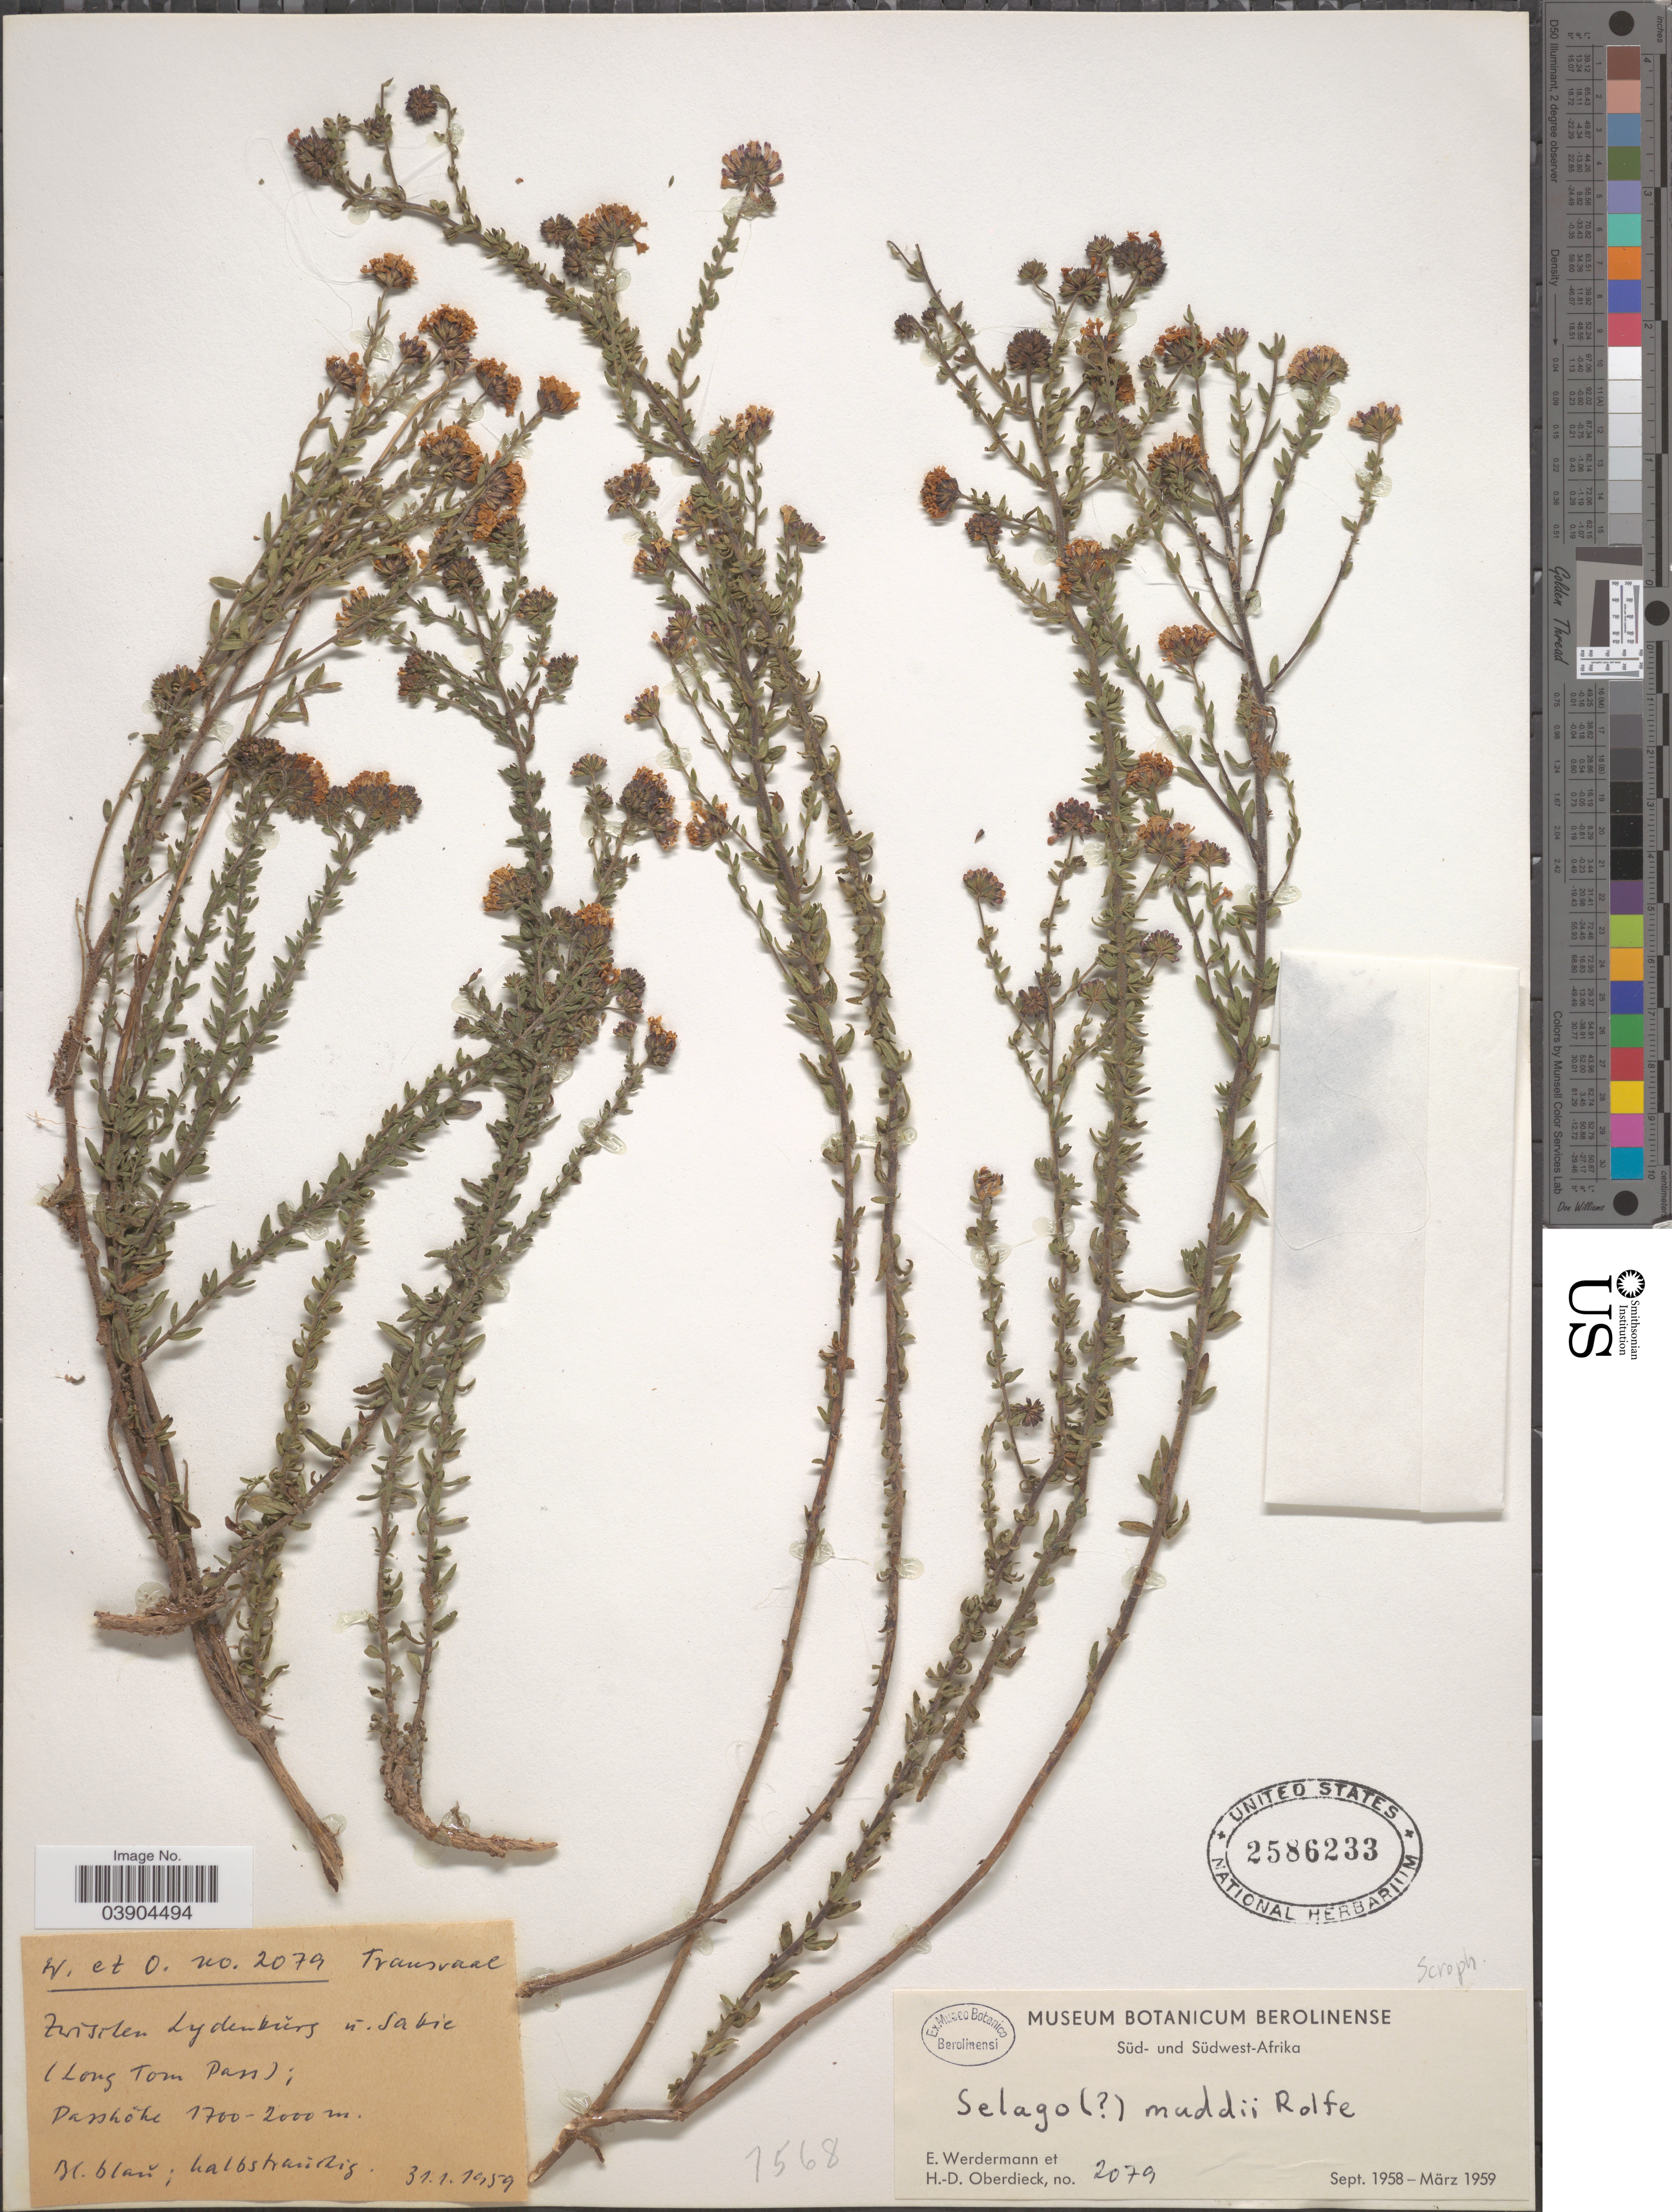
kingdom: Plantae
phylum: Tracheophyta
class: Magnoliopsida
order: Lamiales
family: Scrophulariaceae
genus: Selago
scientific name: Selago muddii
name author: Rolfe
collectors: E. Werdermann & H. Oberdieck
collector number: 2079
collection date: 1959-01-31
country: South Africa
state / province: Mpumalanga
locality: Transvaal. Zwisten& Lydenburg n. Sabie (Long Tom Pass); Passhöhe.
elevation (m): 1700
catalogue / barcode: US 2586233